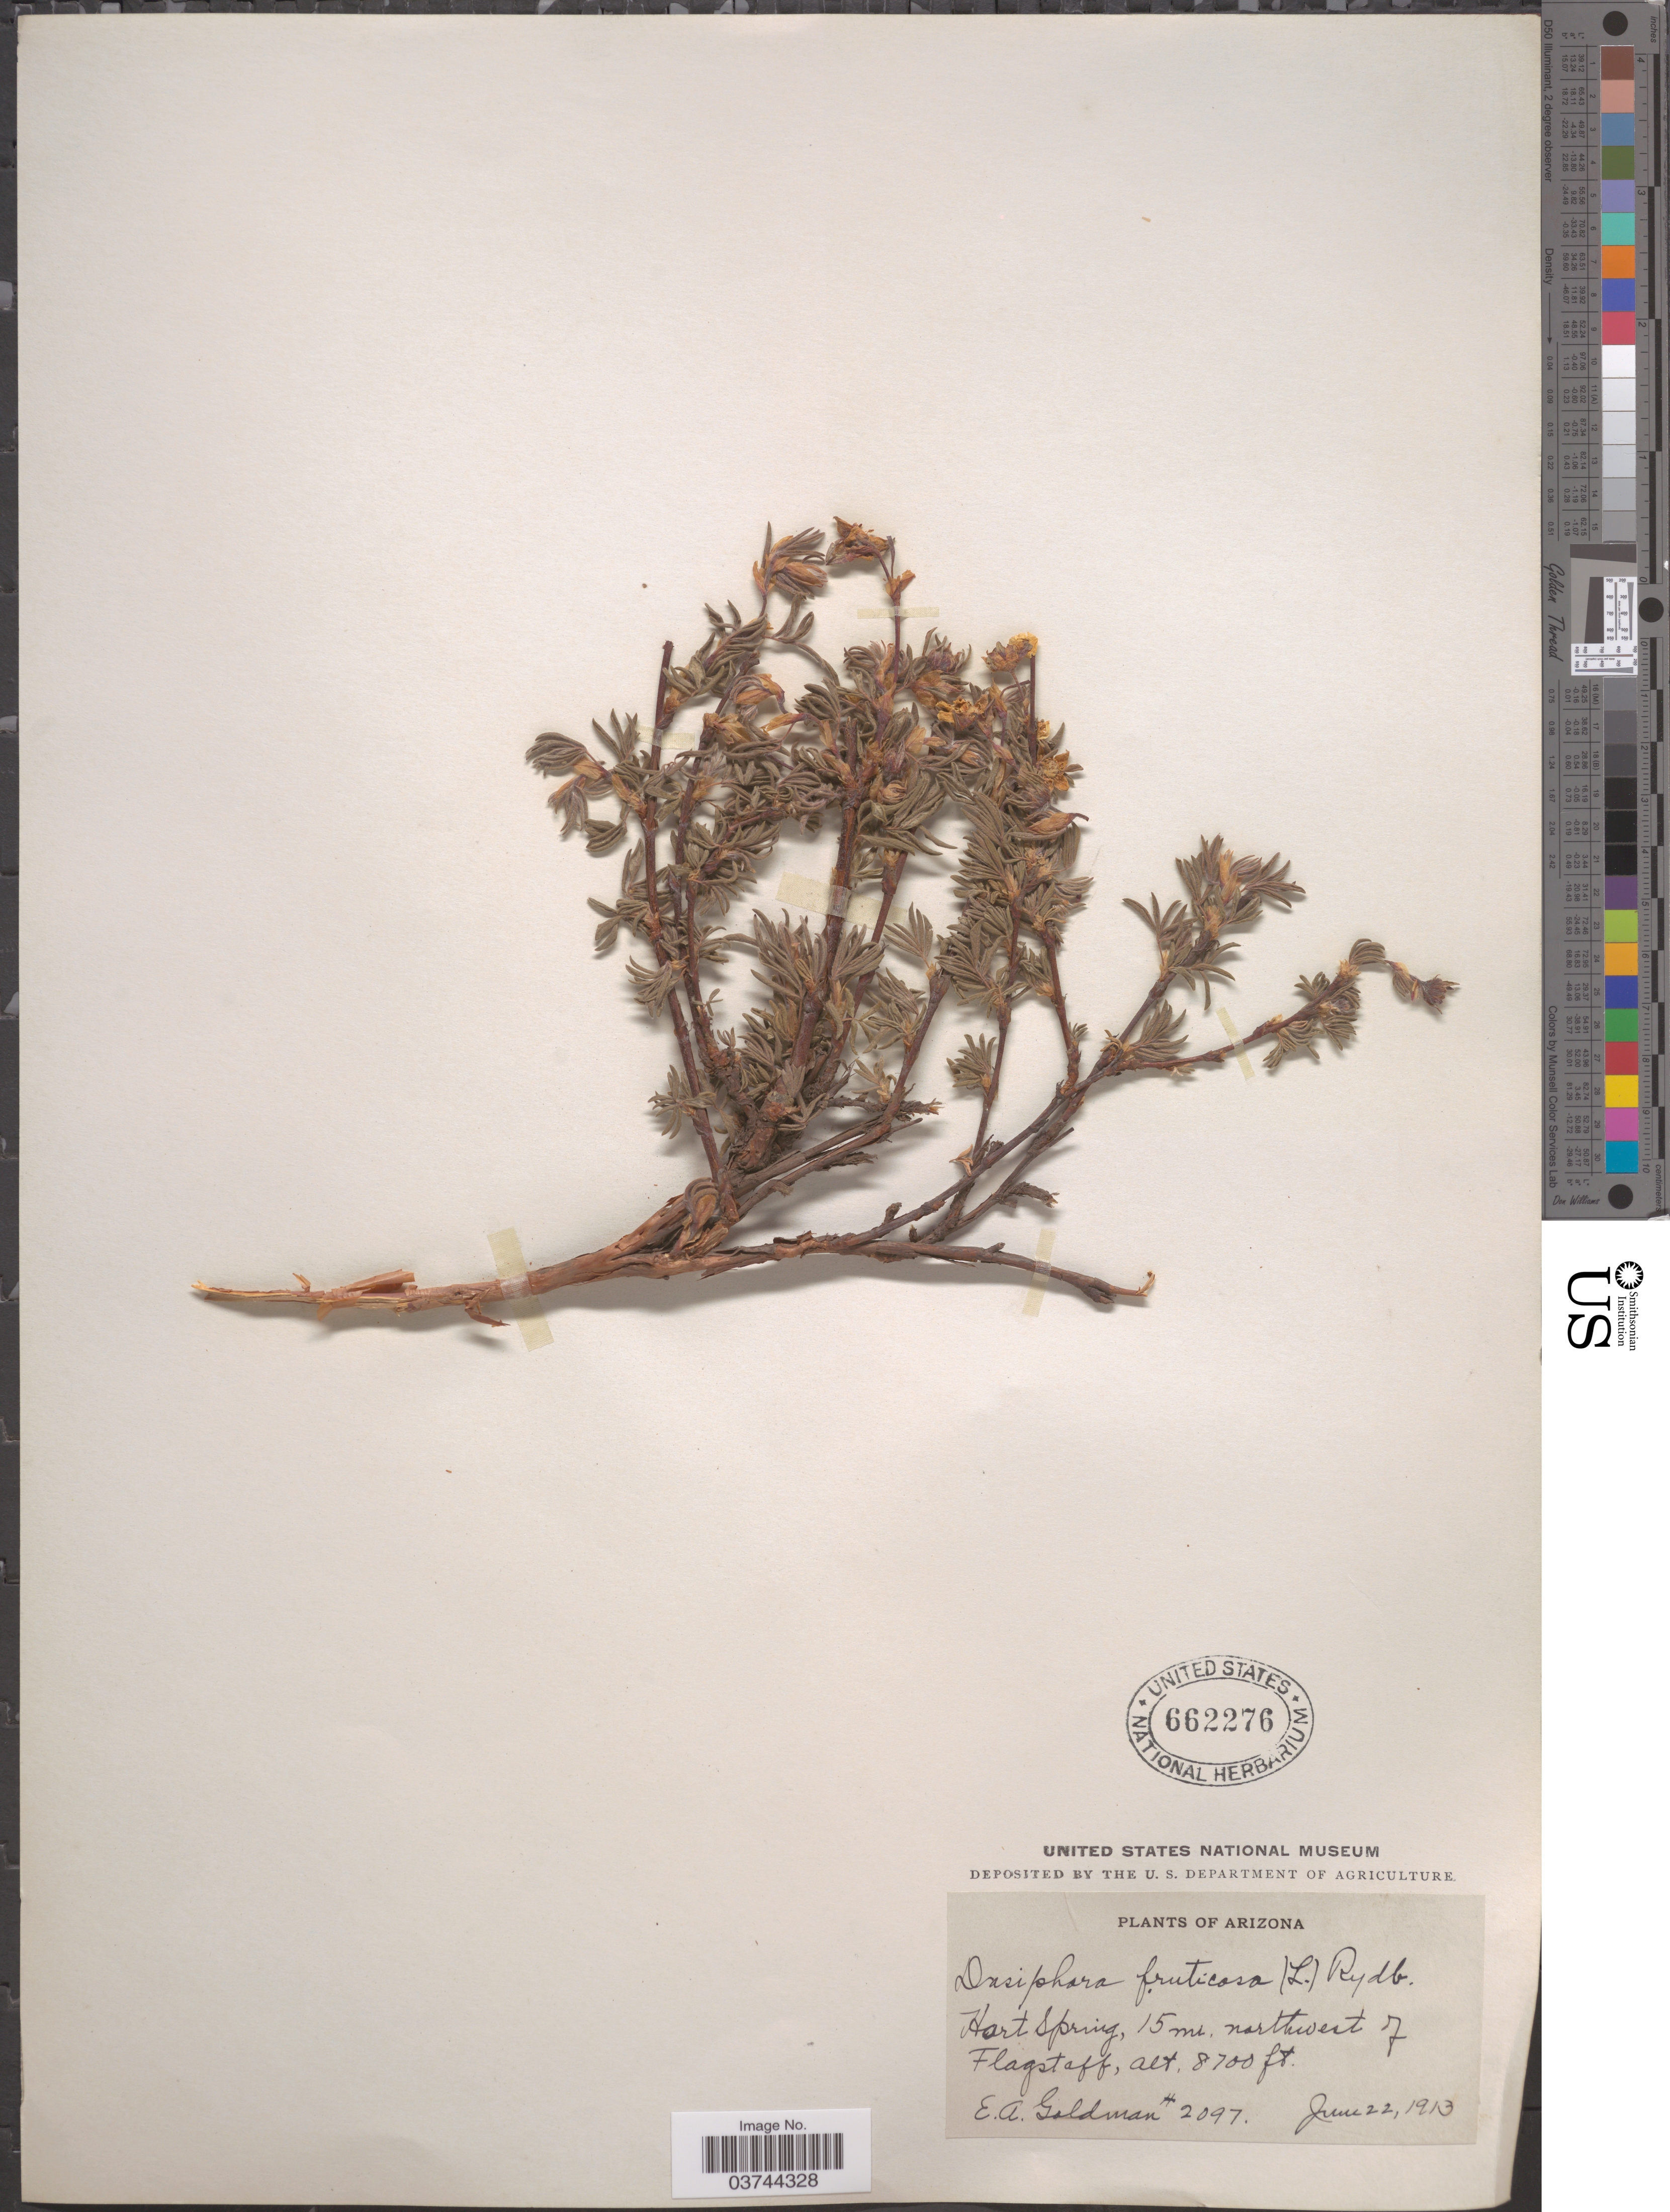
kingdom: Plantae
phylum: Tracheophyta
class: Magnoliopsida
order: Rosales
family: Rosaceae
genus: Dasiphora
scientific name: Dasiphora fruticosa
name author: (L.) Rydb.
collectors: E. A. Goldman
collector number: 2097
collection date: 1913-06-22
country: United States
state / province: Arizona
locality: Hart Spring, 15 mi. northwest of Flagstaff.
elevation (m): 2652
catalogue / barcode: US 662276